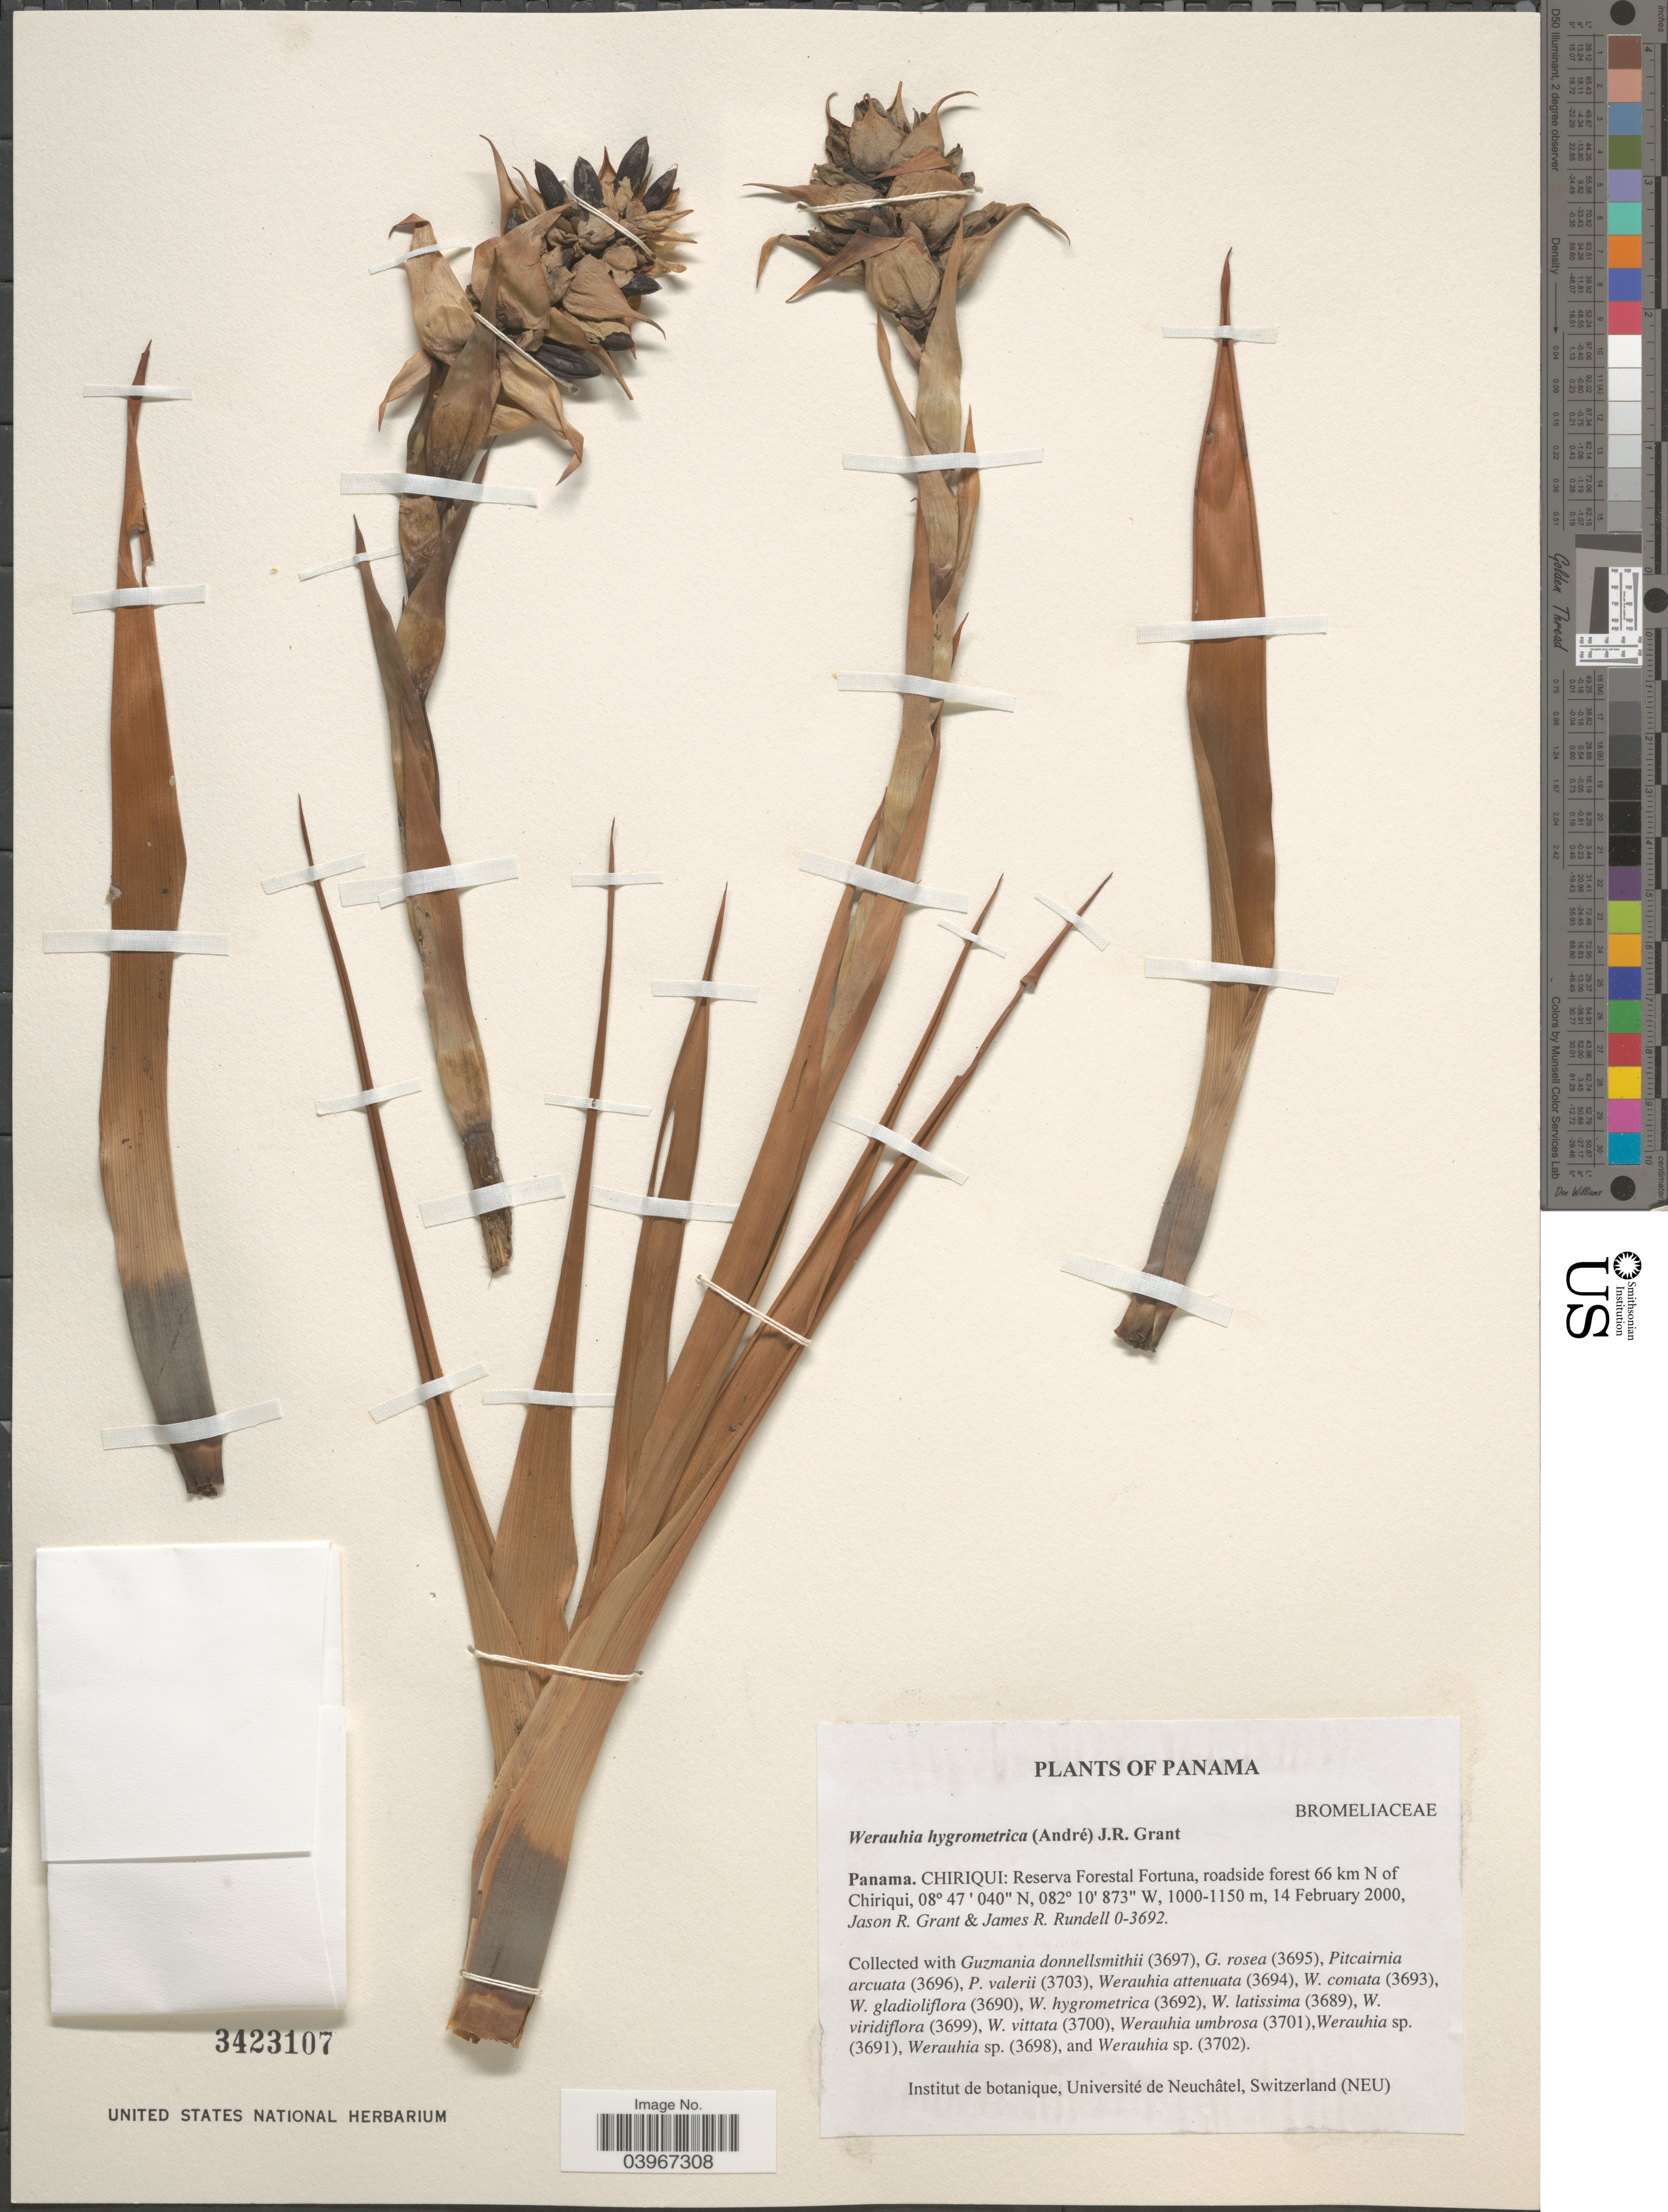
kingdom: Plantae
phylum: Tracheophyta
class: Liliopsida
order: Poales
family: Bromeliaceae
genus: Werauhia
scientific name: Werauhia hygrometrica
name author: (André) J.R. Grant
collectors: J. R. Grant & J. R. Rundell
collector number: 0-3692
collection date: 2000-02-14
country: Panama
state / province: Chiriqui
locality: Reserva Forestal Fortuna, roadside forest 66 km N of Chiriqui.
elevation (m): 1000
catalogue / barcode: US 3423107